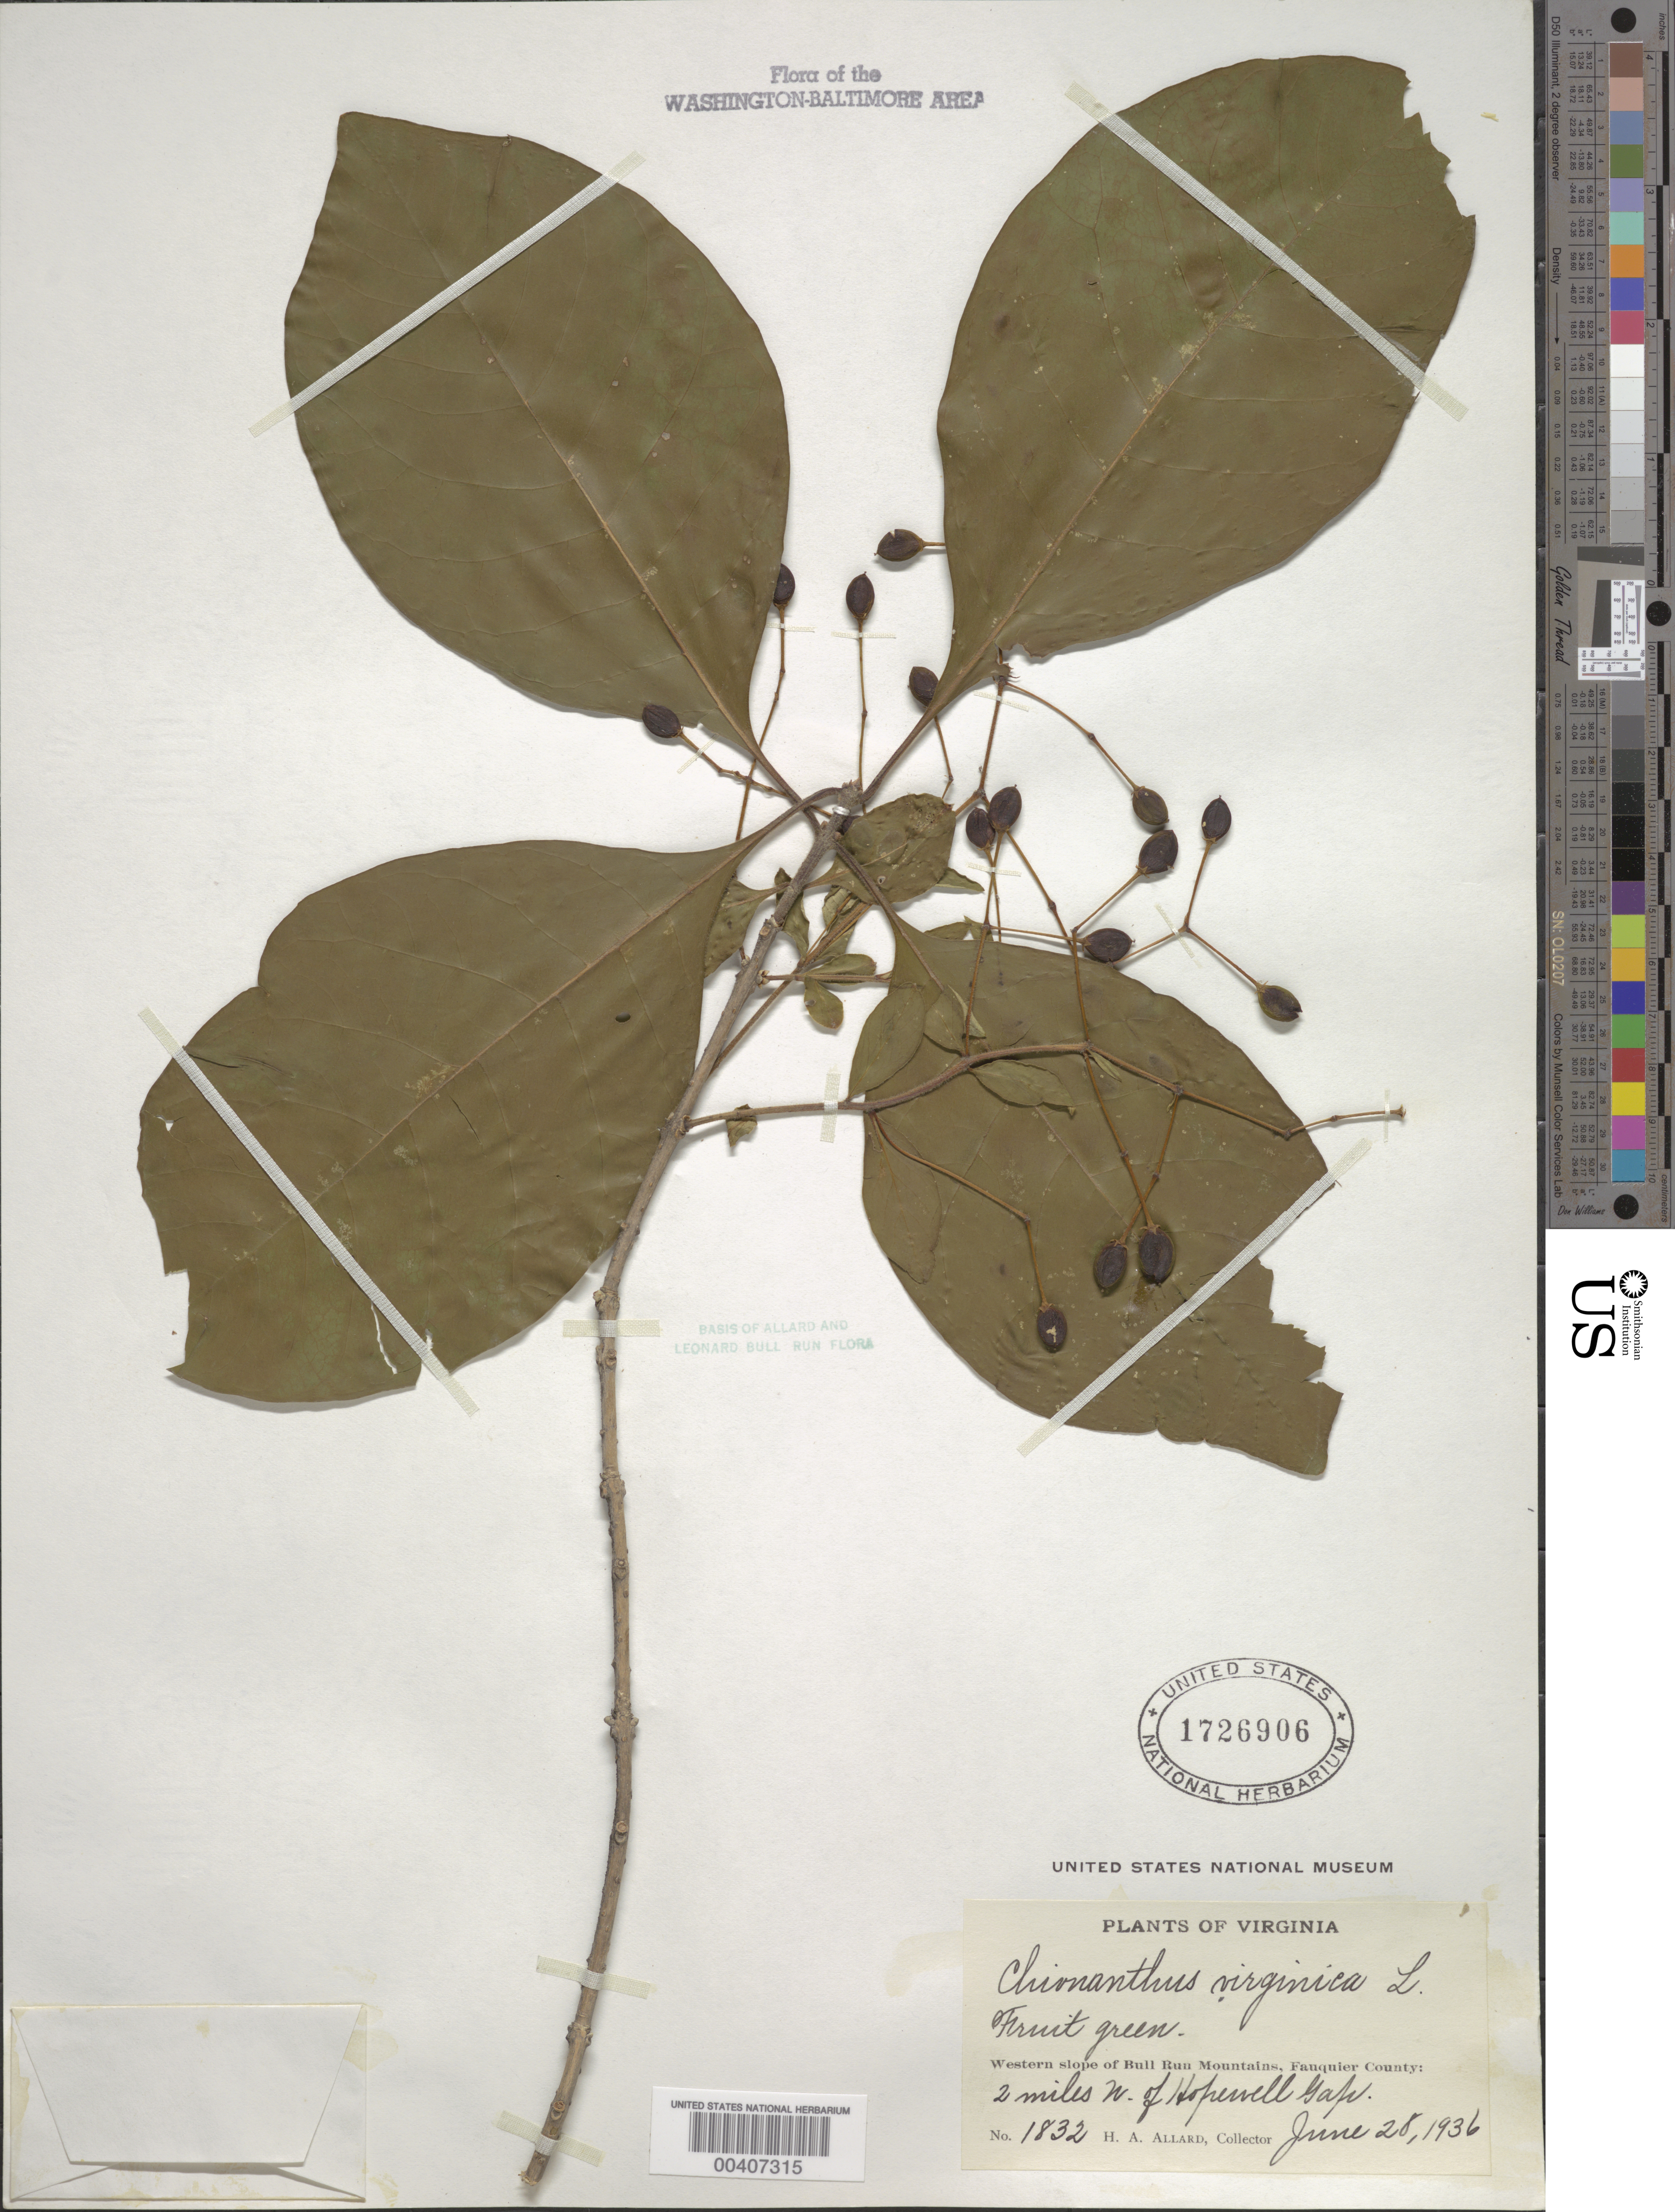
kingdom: Plantae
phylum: Tracheophyta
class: Magnoliopsida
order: Lamiales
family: Oleaceae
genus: Chionanthus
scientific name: Chionanthus virginicus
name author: L.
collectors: H. A. Allard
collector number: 1832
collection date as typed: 28 Jun 1936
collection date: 1936-06-28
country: United States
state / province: Virginia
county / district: Fauquier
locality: Near Hopewell Gap, western slope of Bull Run Mountains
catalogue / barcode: US 1726906